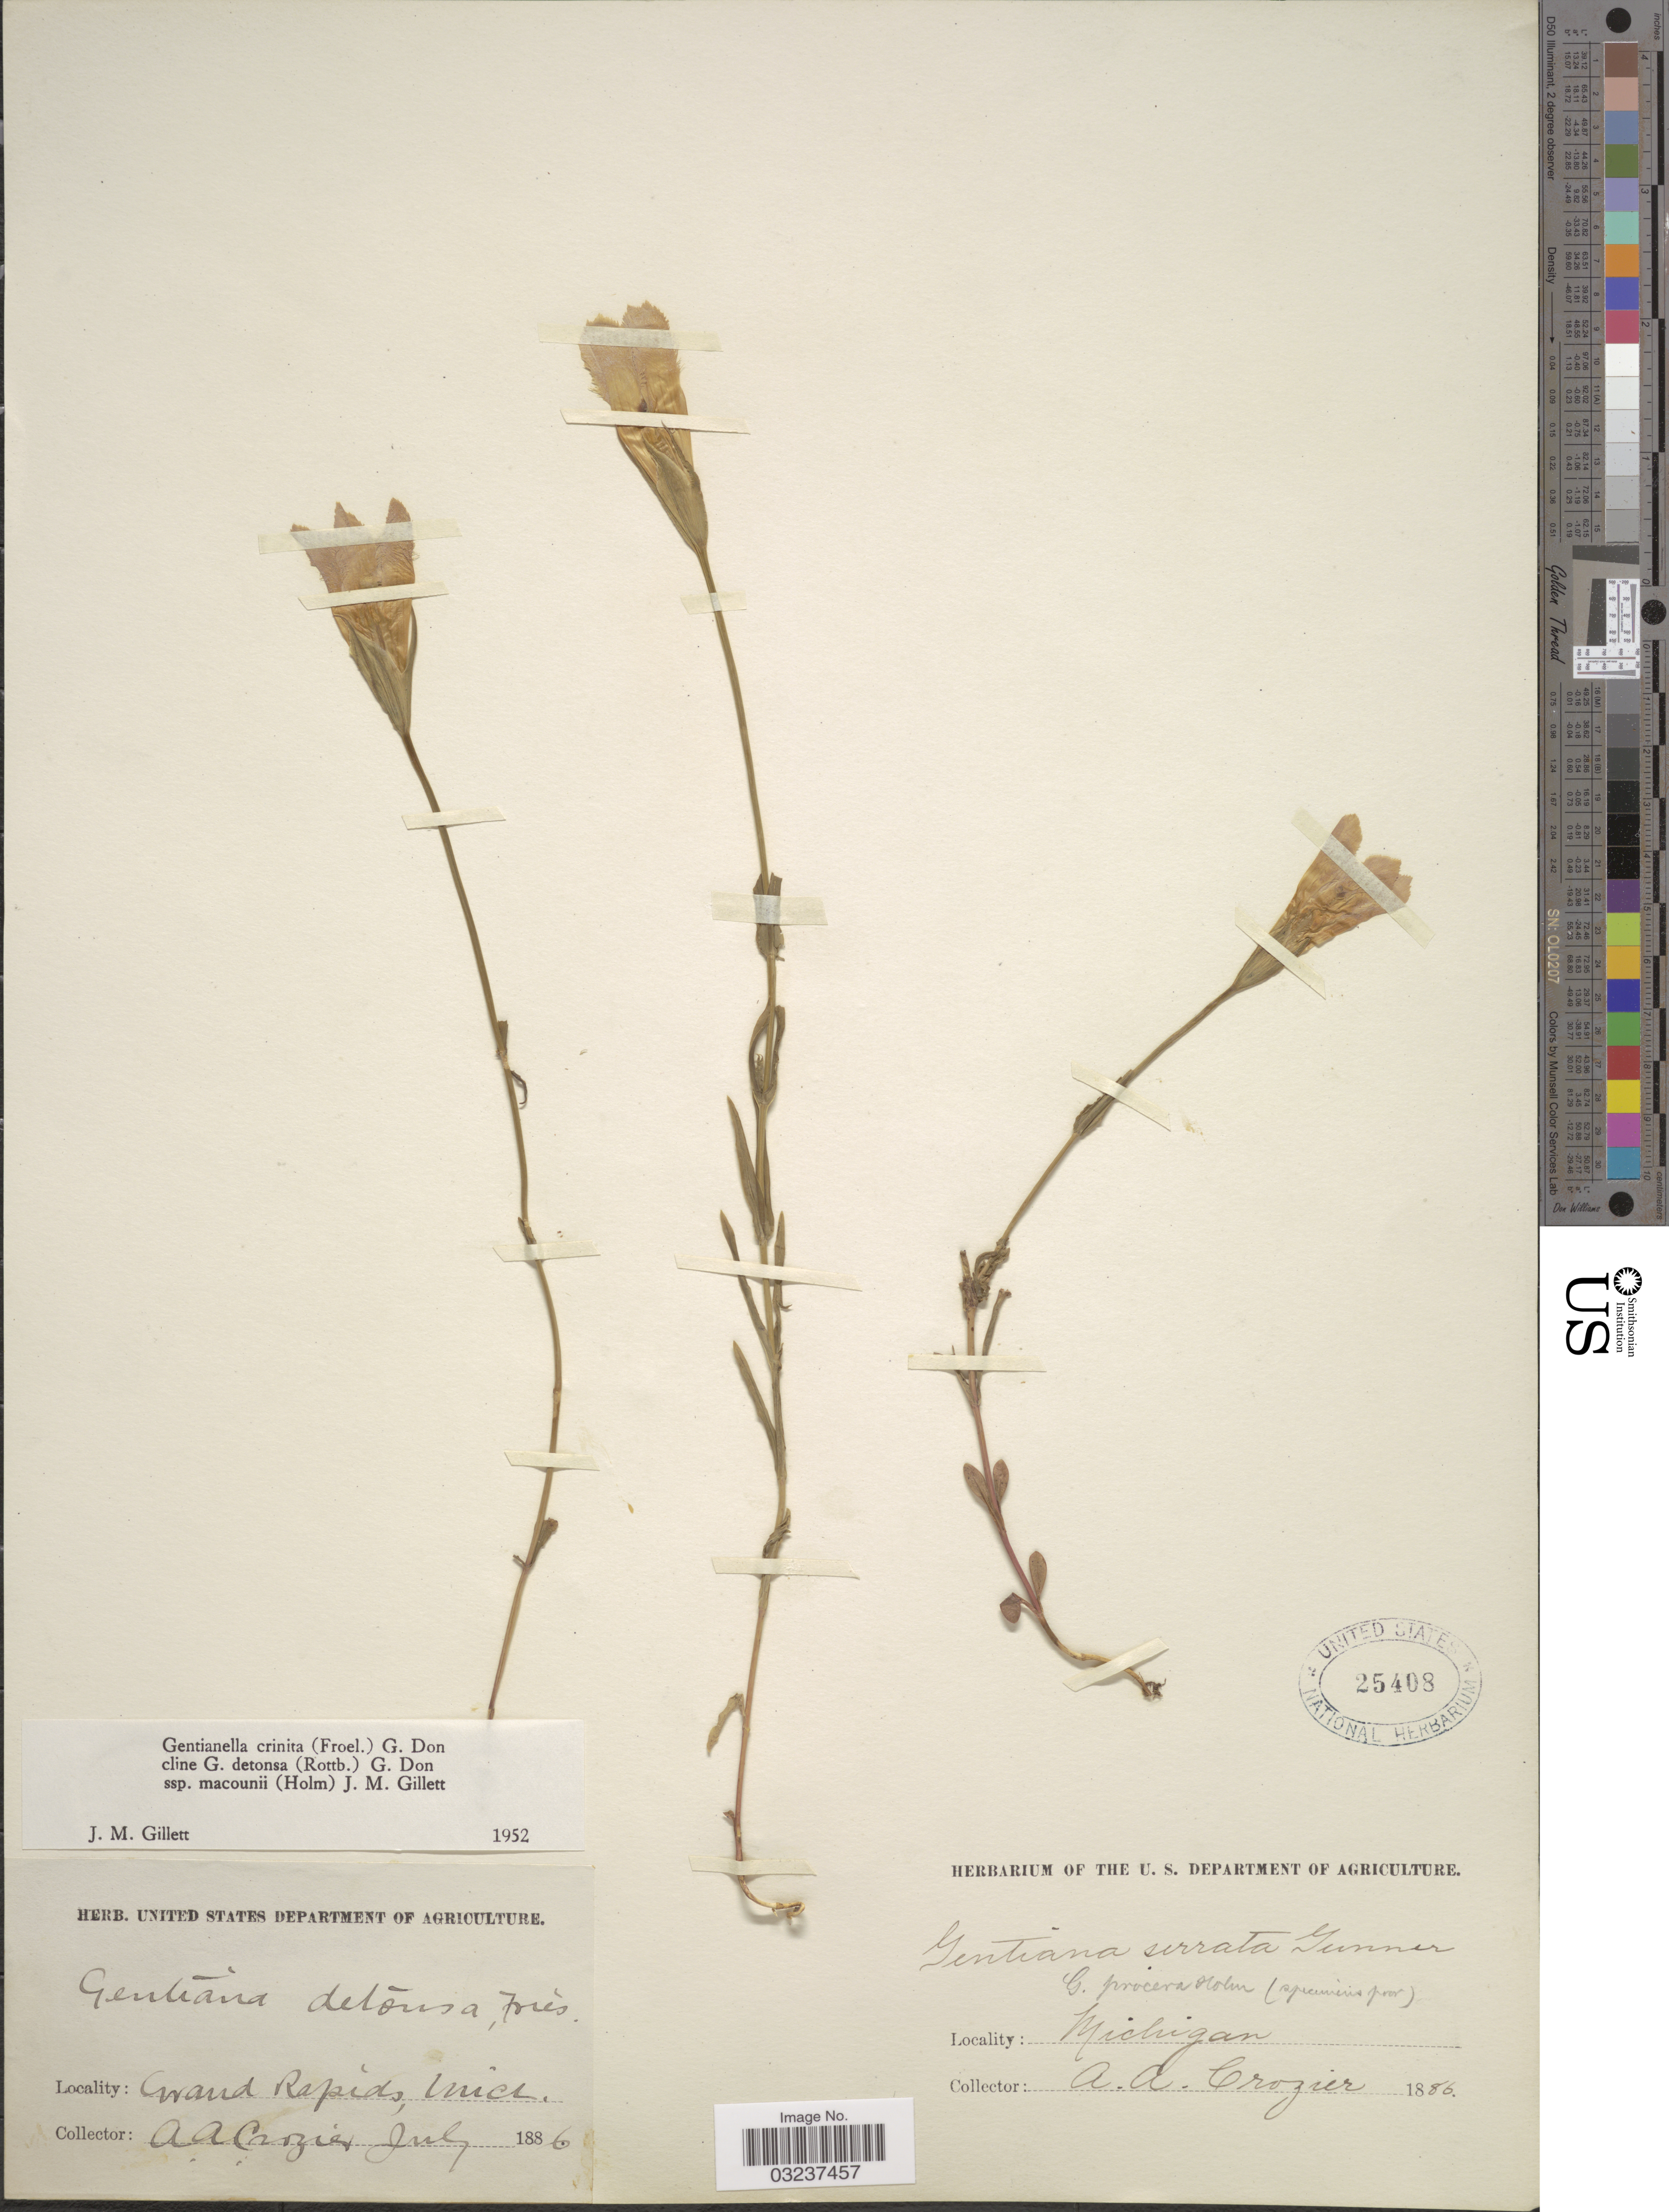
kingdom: Plantae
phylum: Tracheophyta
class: Magnoliopsida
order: Gentianales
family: Gentianaceae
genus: Gentianella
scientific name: Gentianella crinita subsp. macounii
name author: (Holm) J.M. Gillett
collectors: A. Crozier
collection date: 1886-07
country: United States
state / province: Michigan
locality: Grand Rapids, Mich.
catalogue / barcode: US 25408